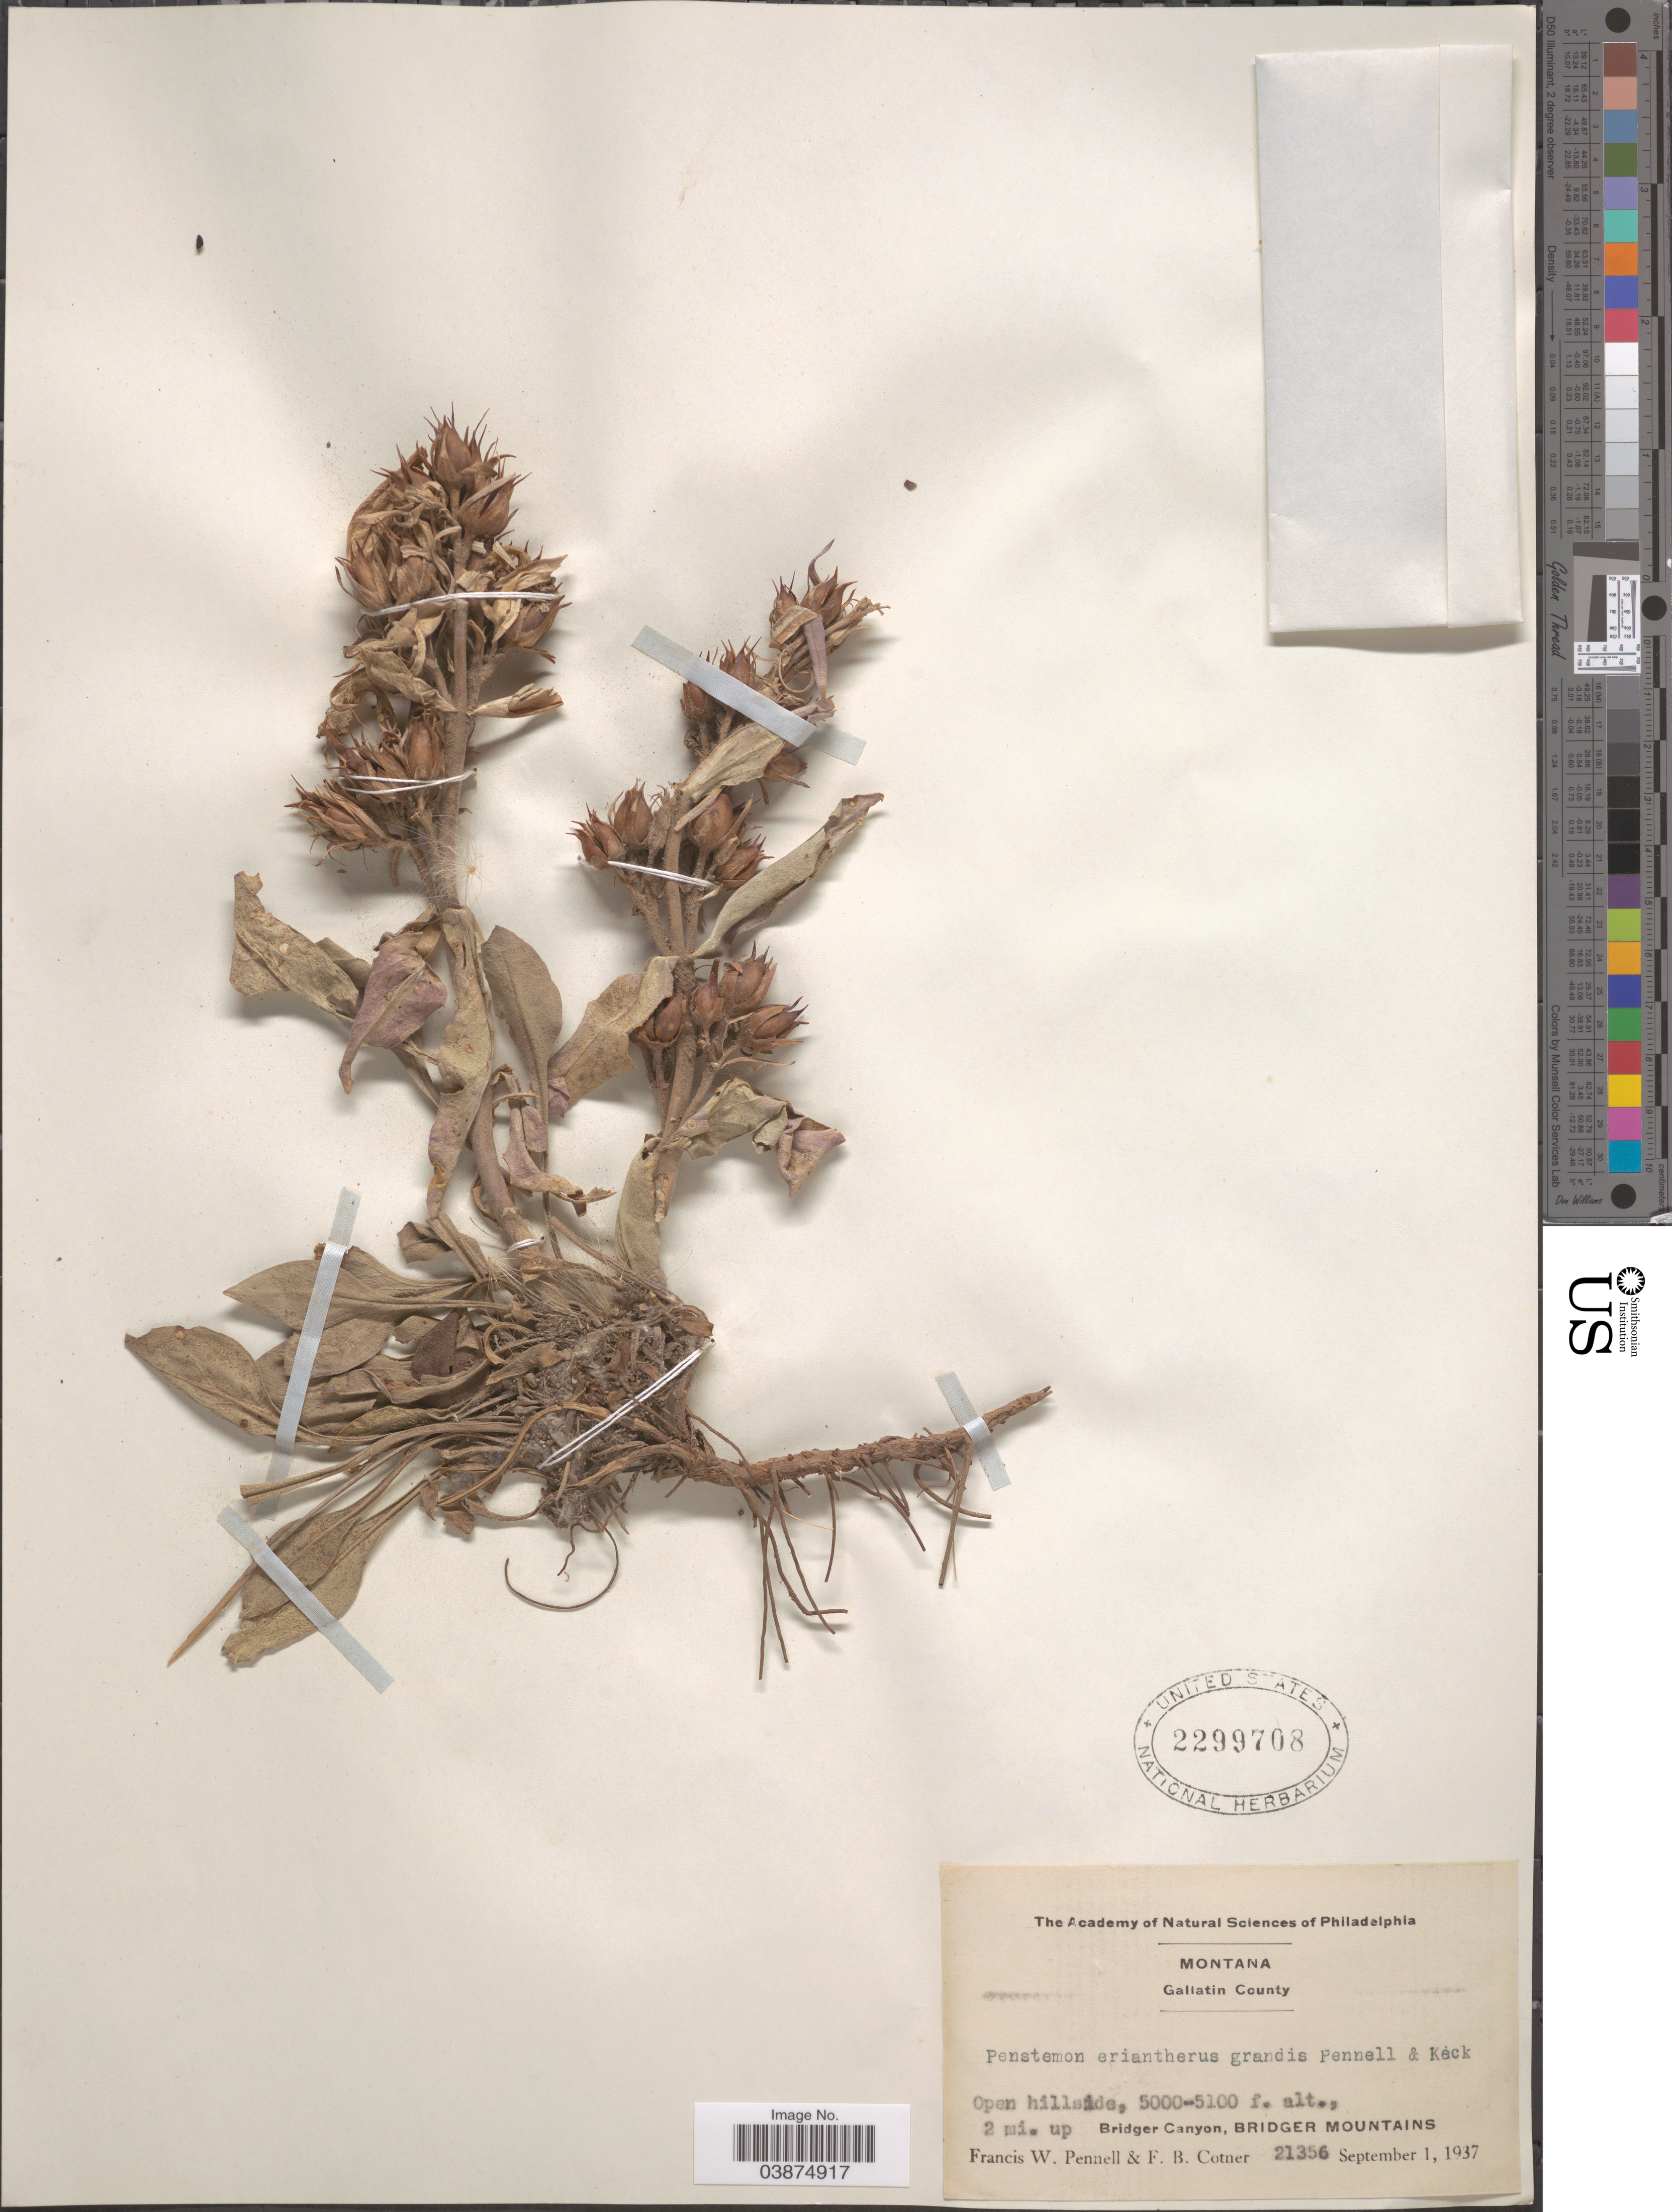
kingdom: Plantae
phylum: Tracheophyta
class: Magnoliopsida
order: Lamiales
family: Plantaginaceae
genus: Penstemon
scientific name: Penstemon eriantherus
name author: Pursh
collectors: F. W. Pennell & F. Cotner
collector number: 21356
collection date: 1937-09-01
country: United States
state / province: Montana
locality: Gallatin County. 2 mi. up Bridger Canyon, Bridger Mountains.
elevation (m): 1524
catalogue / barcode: US 2299708